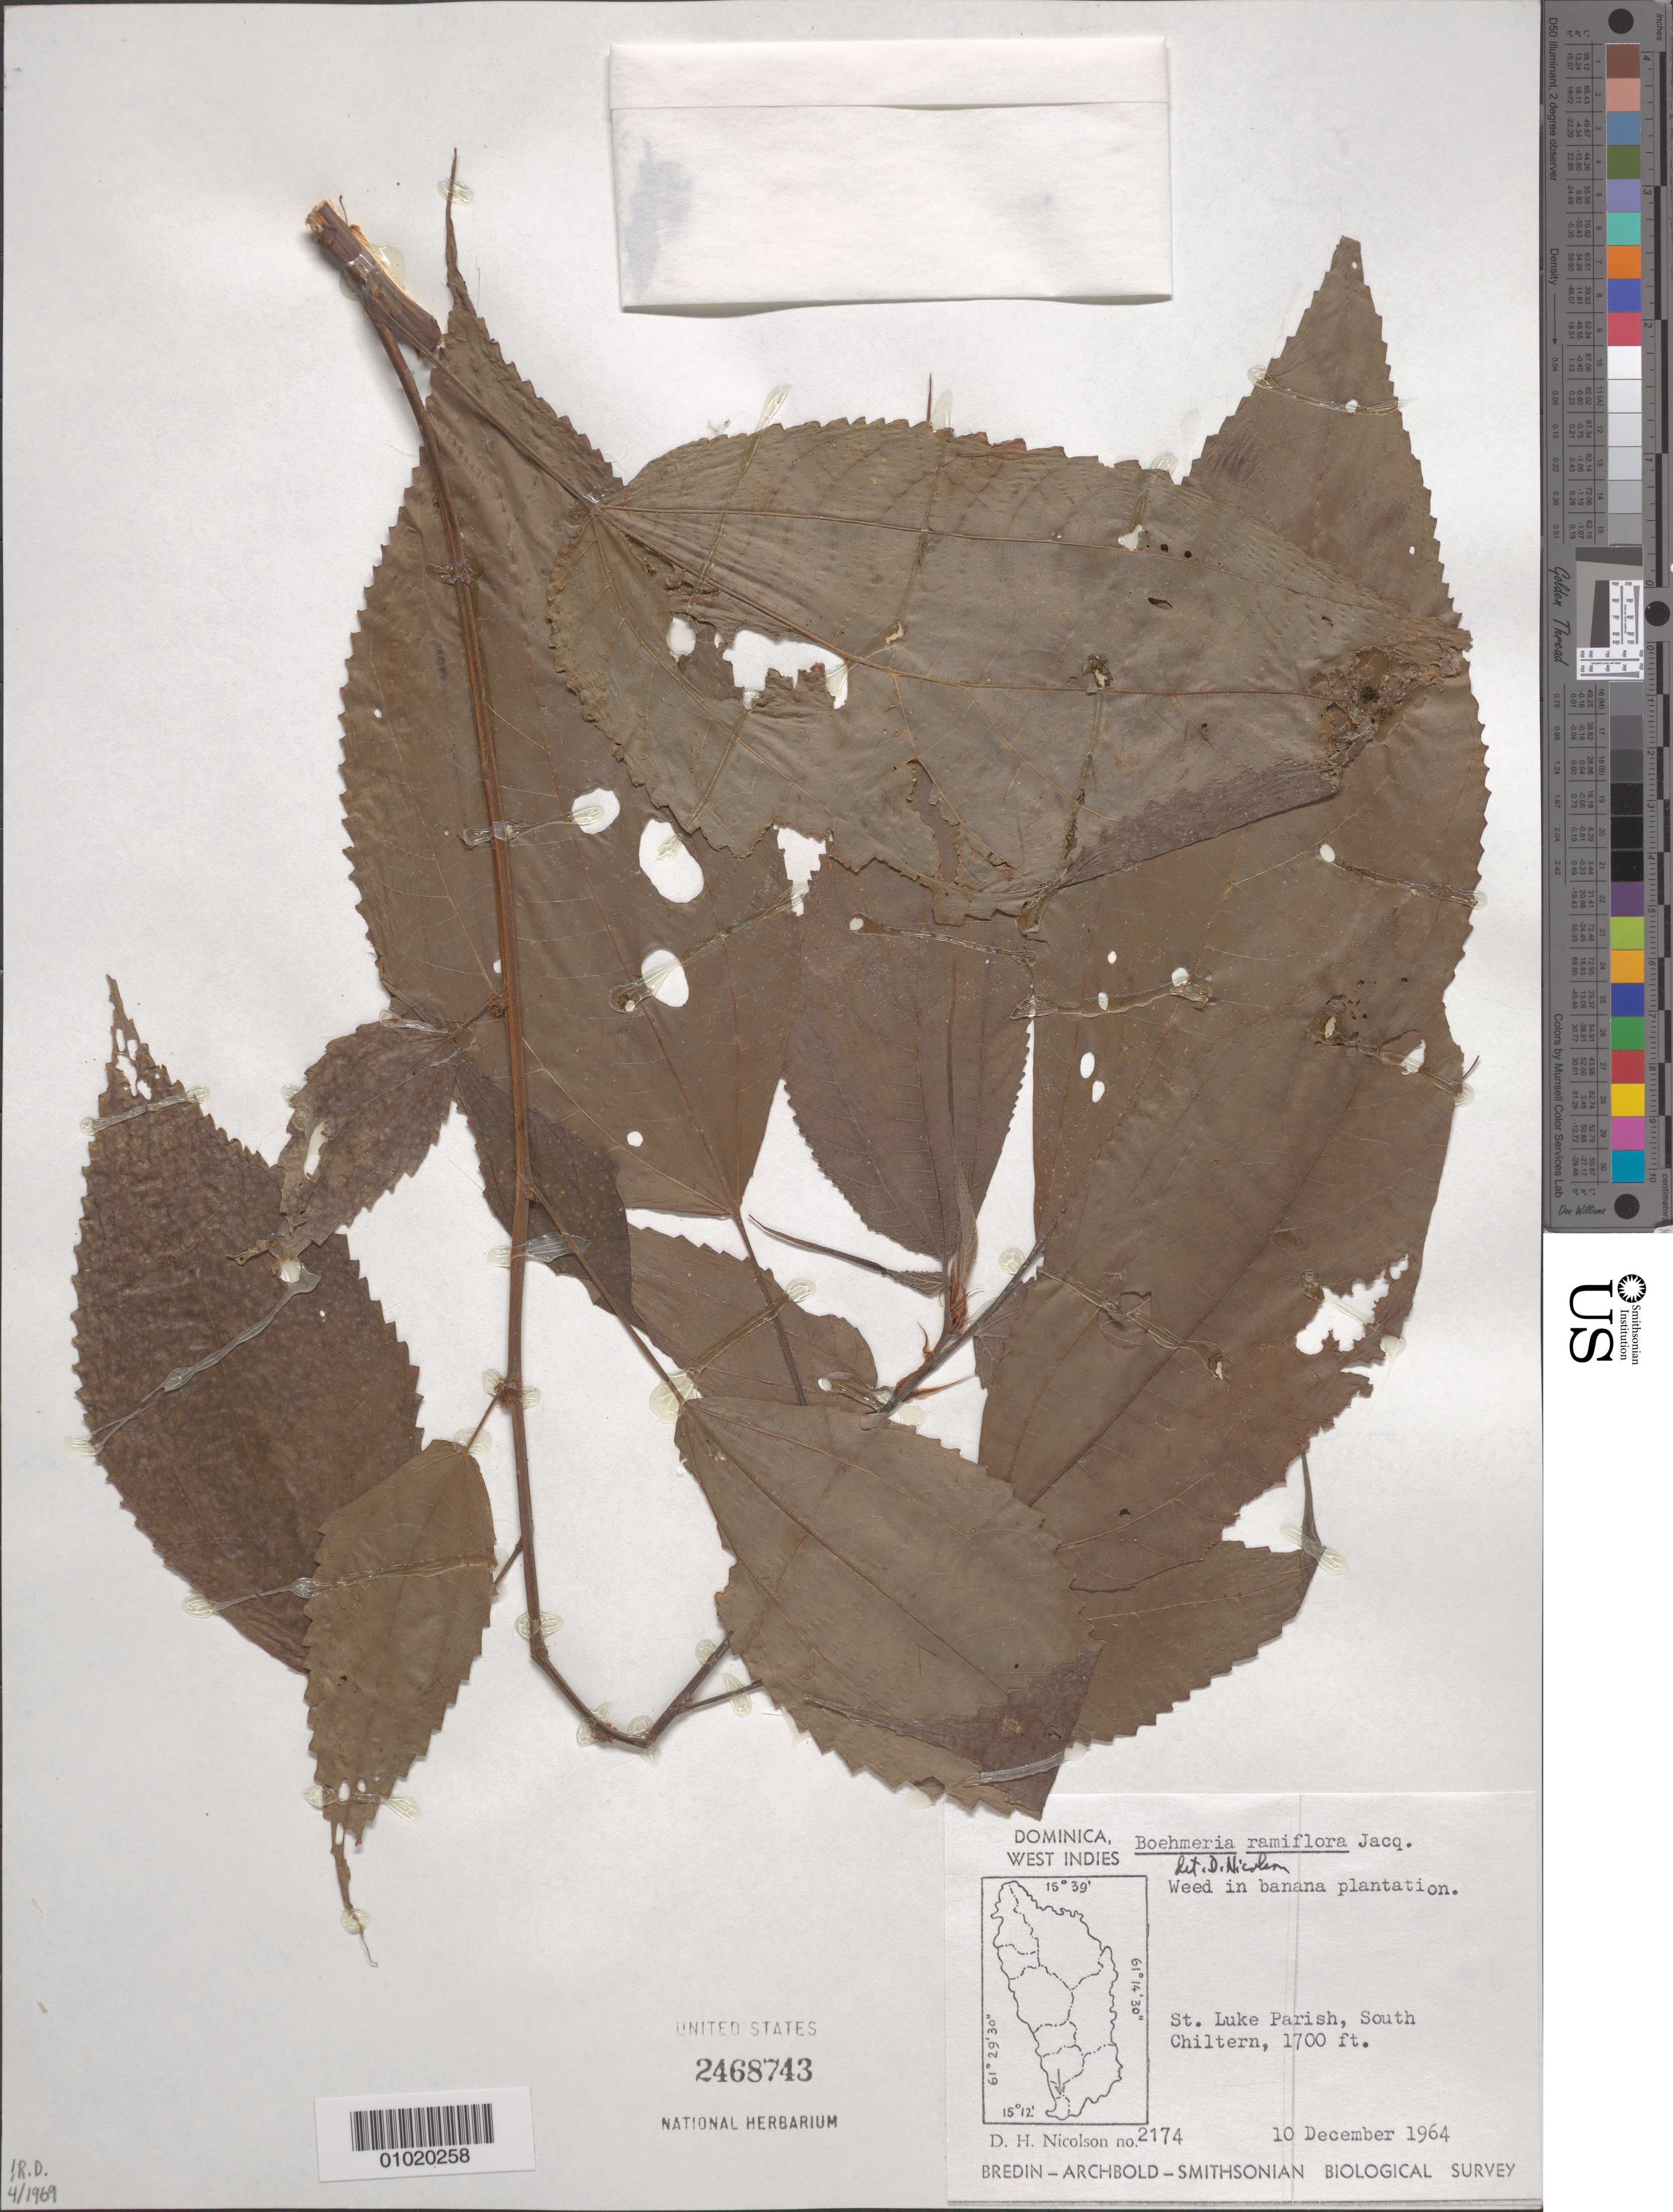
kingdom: Plantae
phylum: Tracheophyta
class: Magnoliopsida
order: Rosales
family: Urticaceae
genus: Boehmeria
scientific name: Boehmeria ramiflora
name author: Jacq.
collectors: D. H. Nicolson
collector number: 2174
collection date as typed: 10 Dec 1964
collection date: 1964-12-10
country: Dominica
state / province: St. Luke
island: Dominica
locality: St. Luke Parish, South Chiltern.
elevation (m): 518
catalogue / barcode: US 2468743